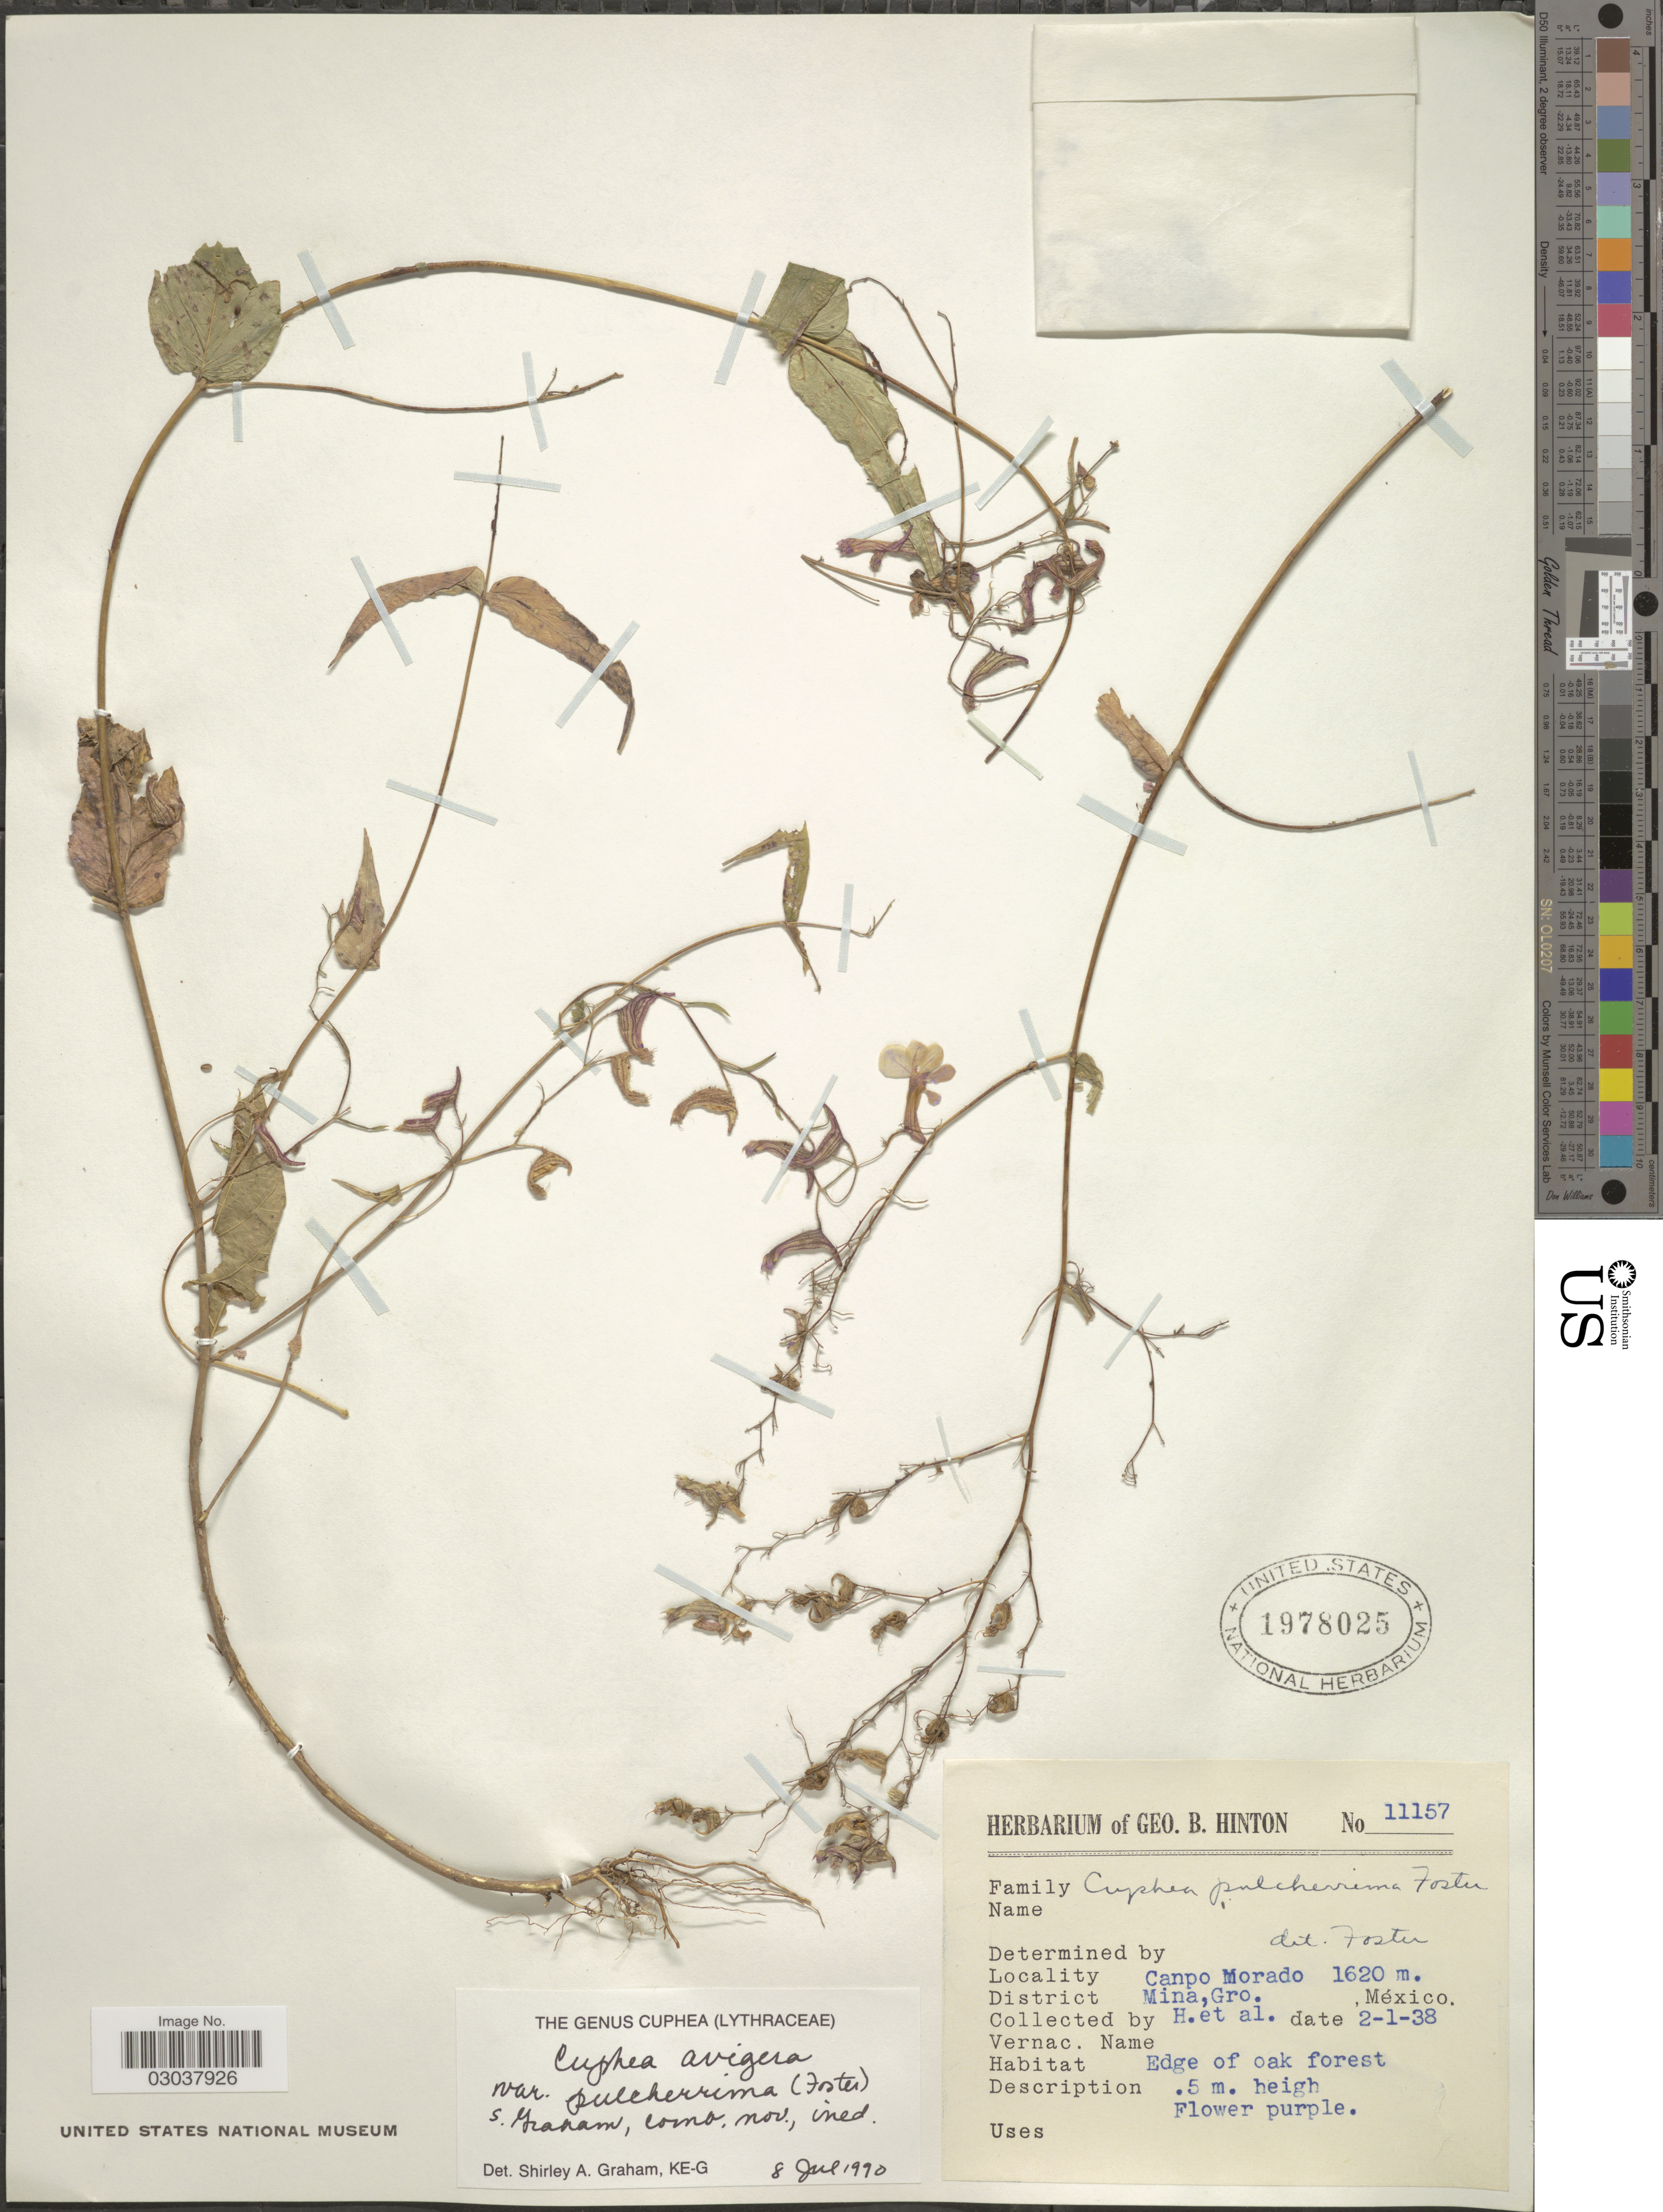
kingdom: Plantae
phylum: Tracheophyta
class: Magnoliopsida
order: Myrtales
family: Lythraceae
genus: Cuphea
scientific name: Cuphea avigera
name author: B.L. Rob. & Seaton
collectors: G. B. Hinton & et al.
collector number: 11157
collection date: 1938-01-02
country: Mexico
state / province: Guerrero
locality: Canpo Morado. District Mina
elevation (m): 1620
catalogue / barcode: US 1978025